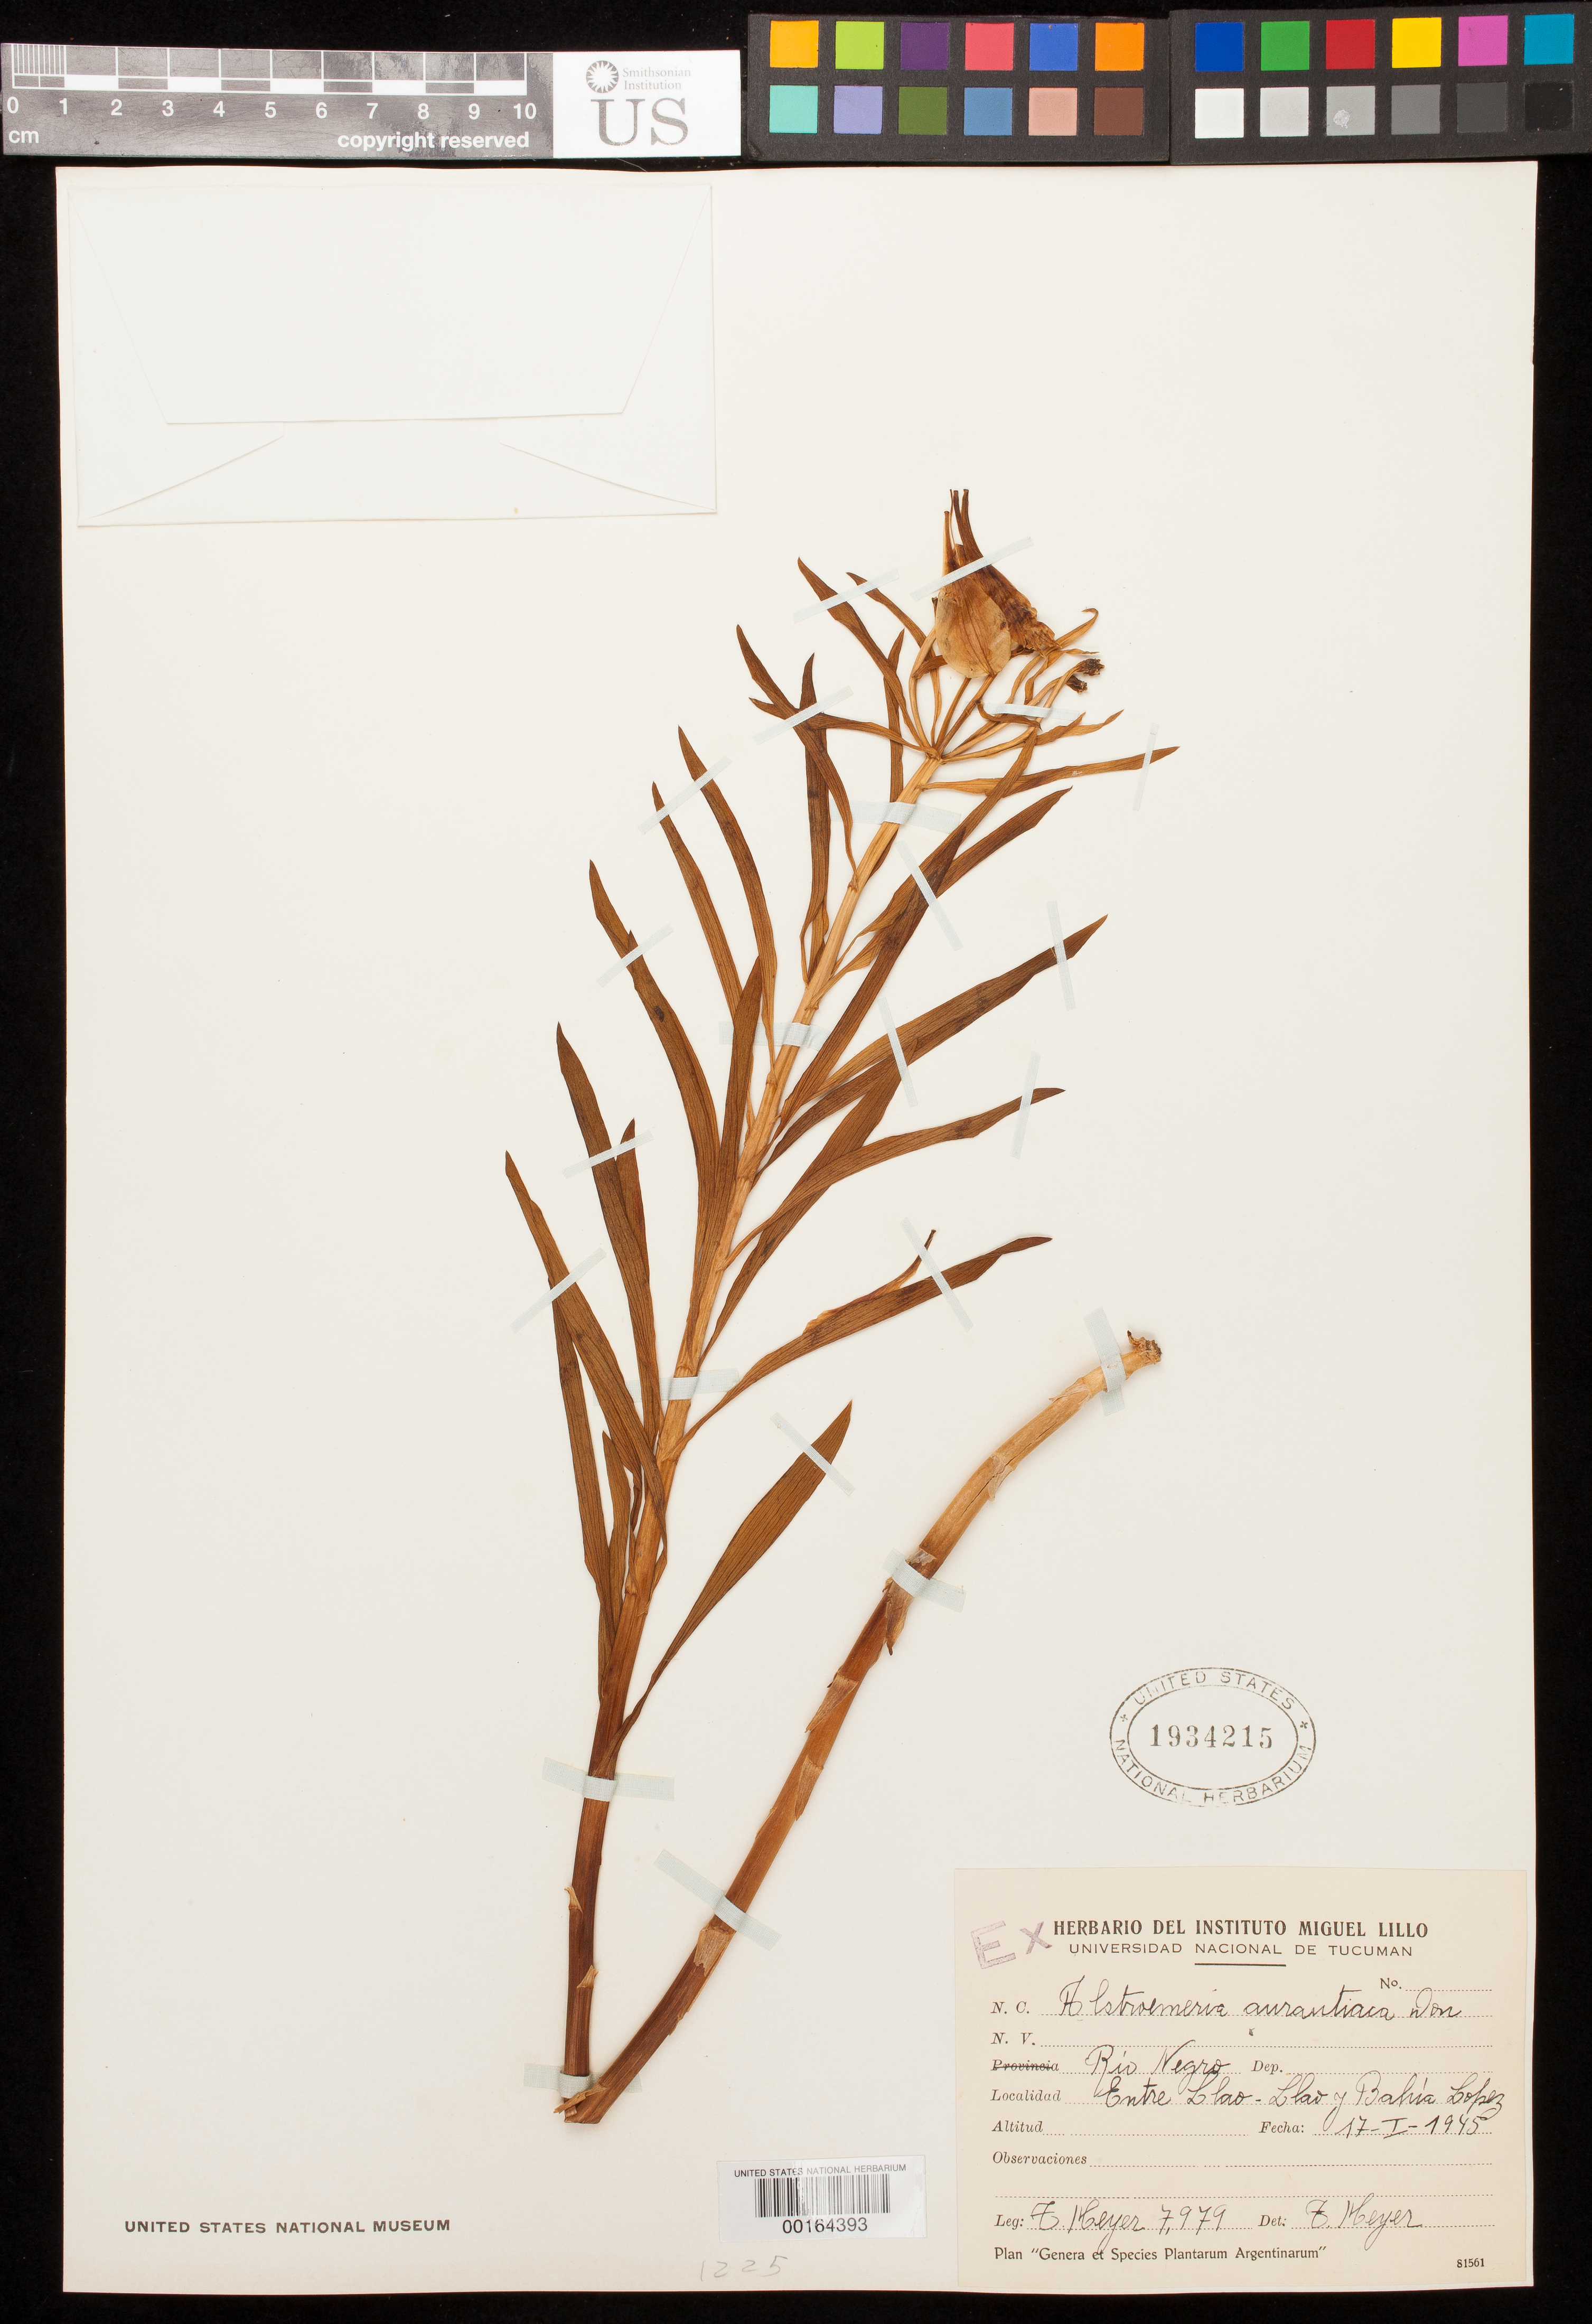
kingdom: Plantae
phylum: Tracheophyta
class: Liliopsida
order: Liliales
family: Alstroemeriaceae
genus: Alstroemeria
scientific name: Alstroemeria aurantiaca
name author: D. Don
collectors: T. Meyer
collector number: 7979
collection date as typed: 17 Jan 1945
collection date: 1945-01-17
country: Argentina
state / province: Río Negro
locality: Between llao-llao and Bahia Lopez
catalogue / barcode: US 1934215